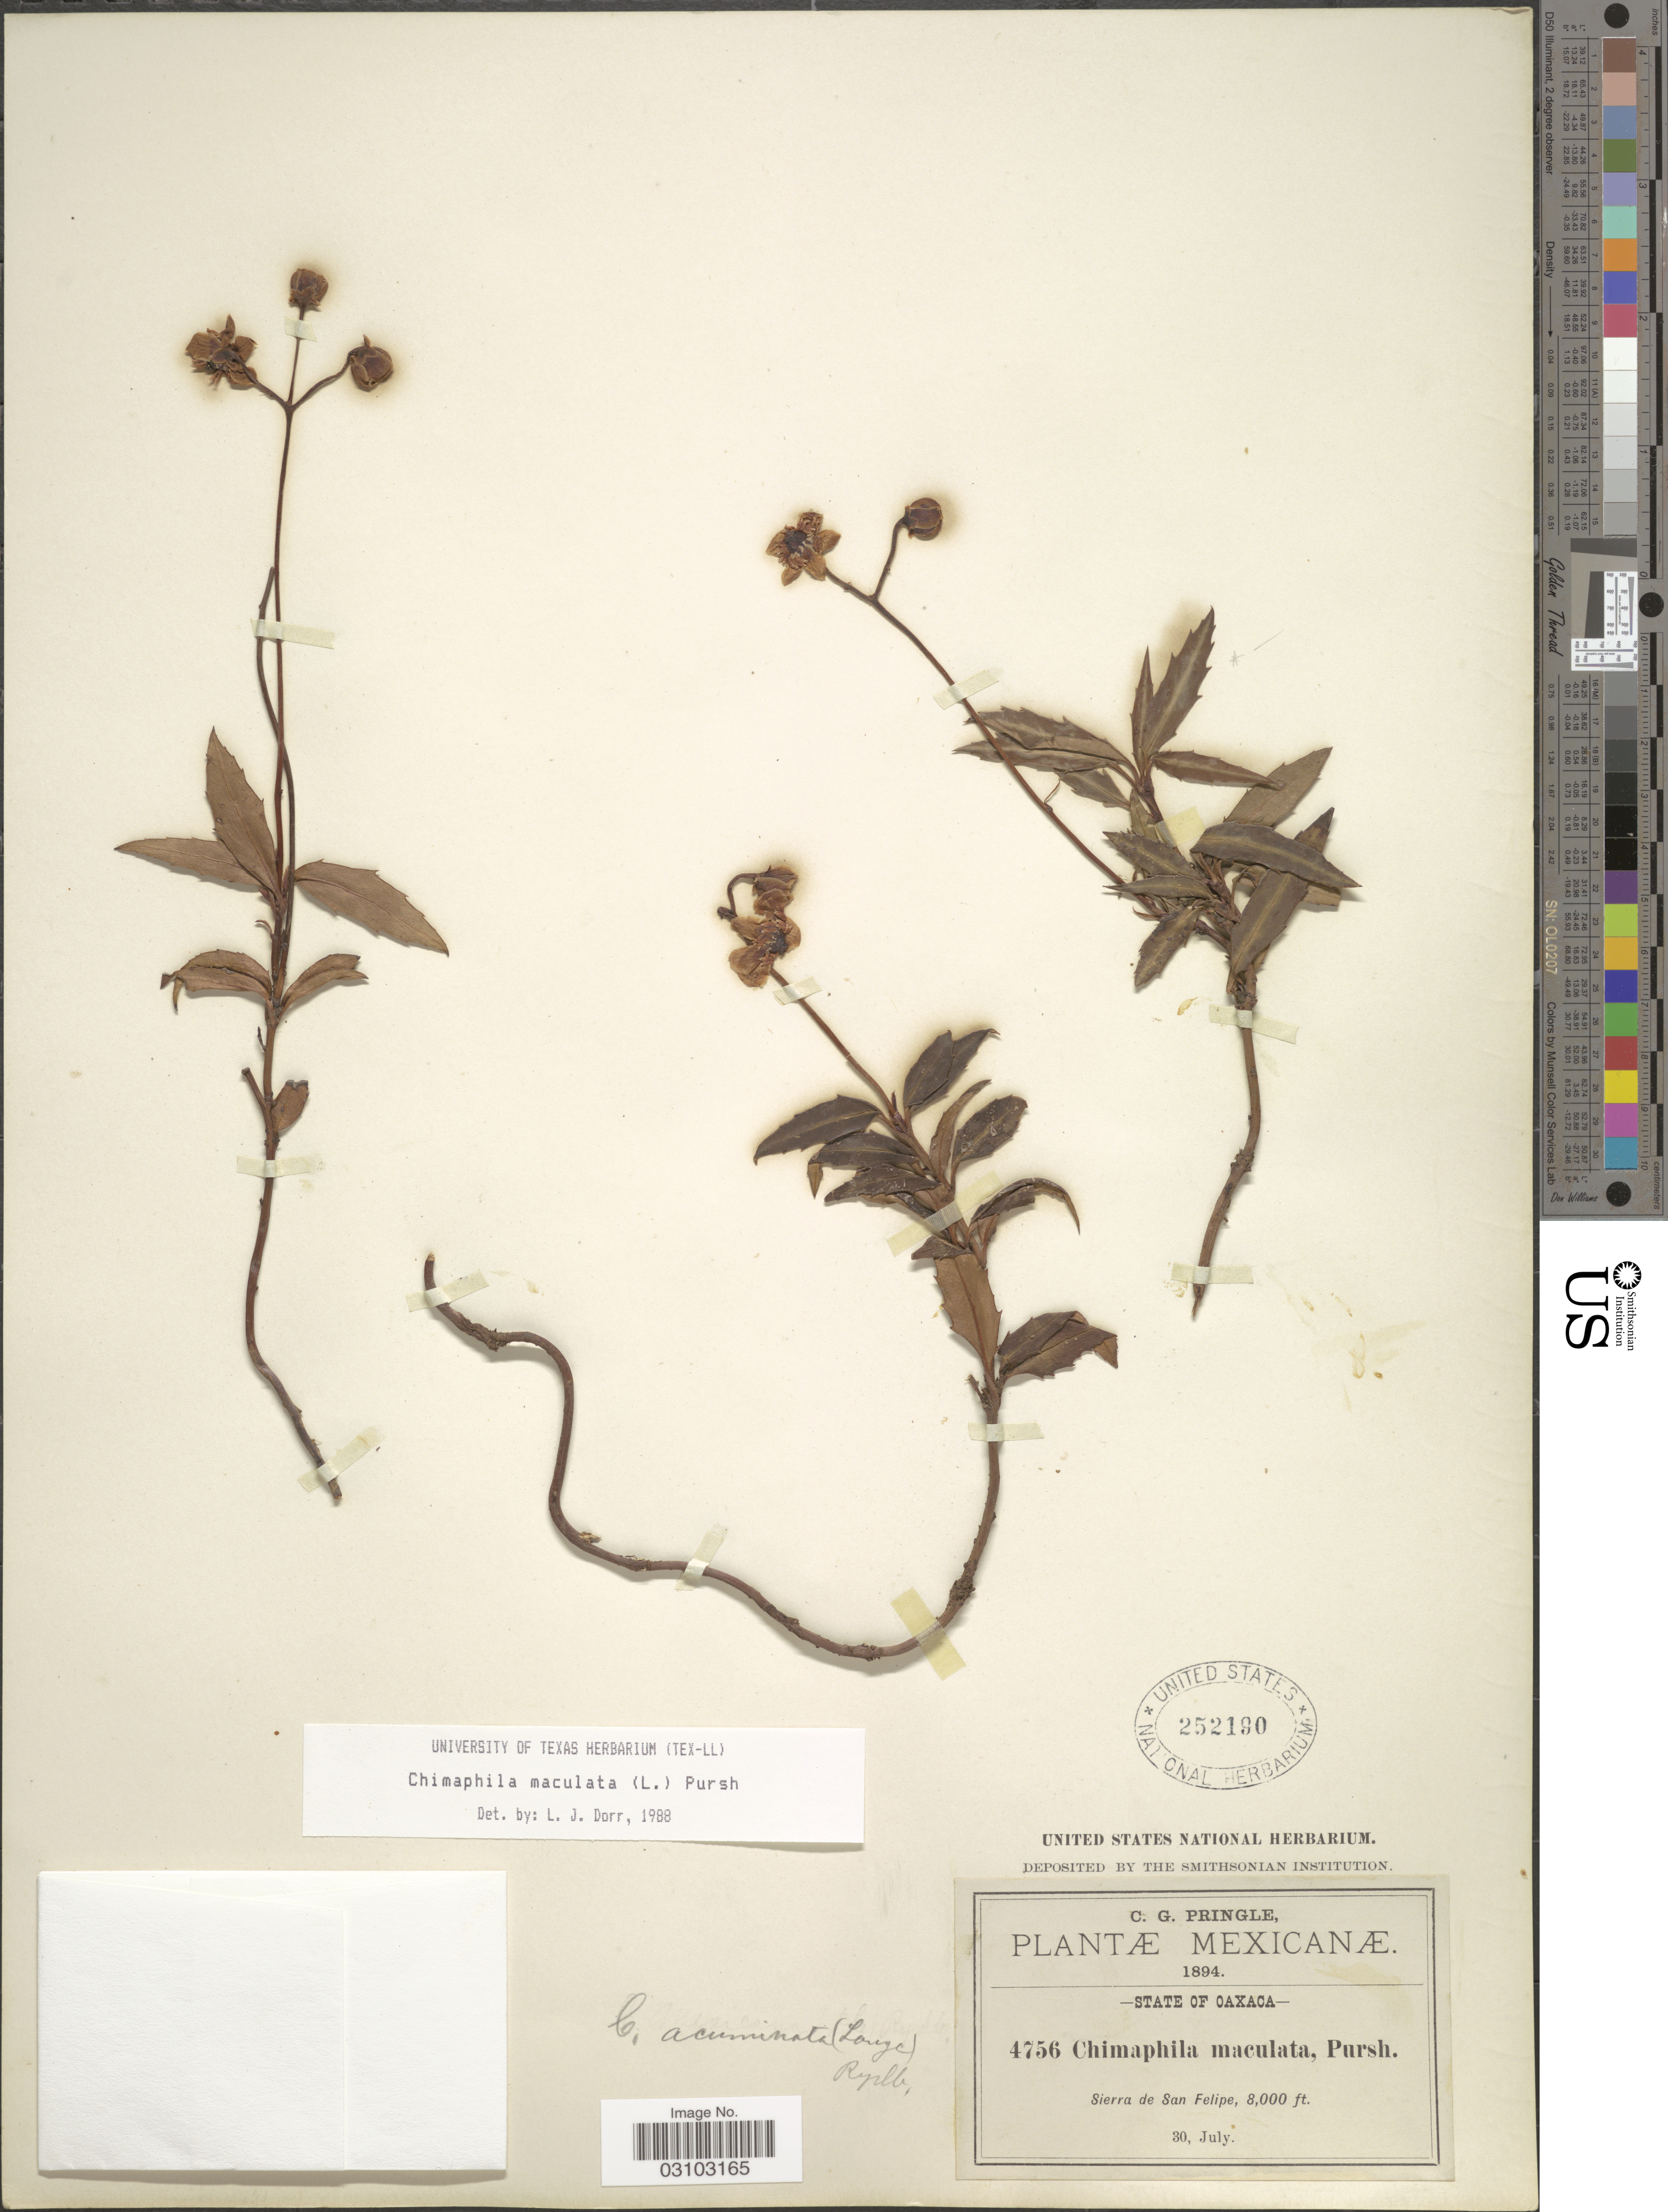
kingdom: Plantae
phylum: Tracheophyta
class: Magnoliopsida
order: Ericales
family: Ericaceae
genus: Chimaphila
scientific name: Chimaphila maculata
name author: (L.) Pursh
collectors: C. G. Pringle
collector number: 4756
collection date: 1894-07-30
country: Mexico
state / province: Oaxaca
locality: Sierra de San Felipe.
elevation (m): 2438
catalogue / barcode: US 252190